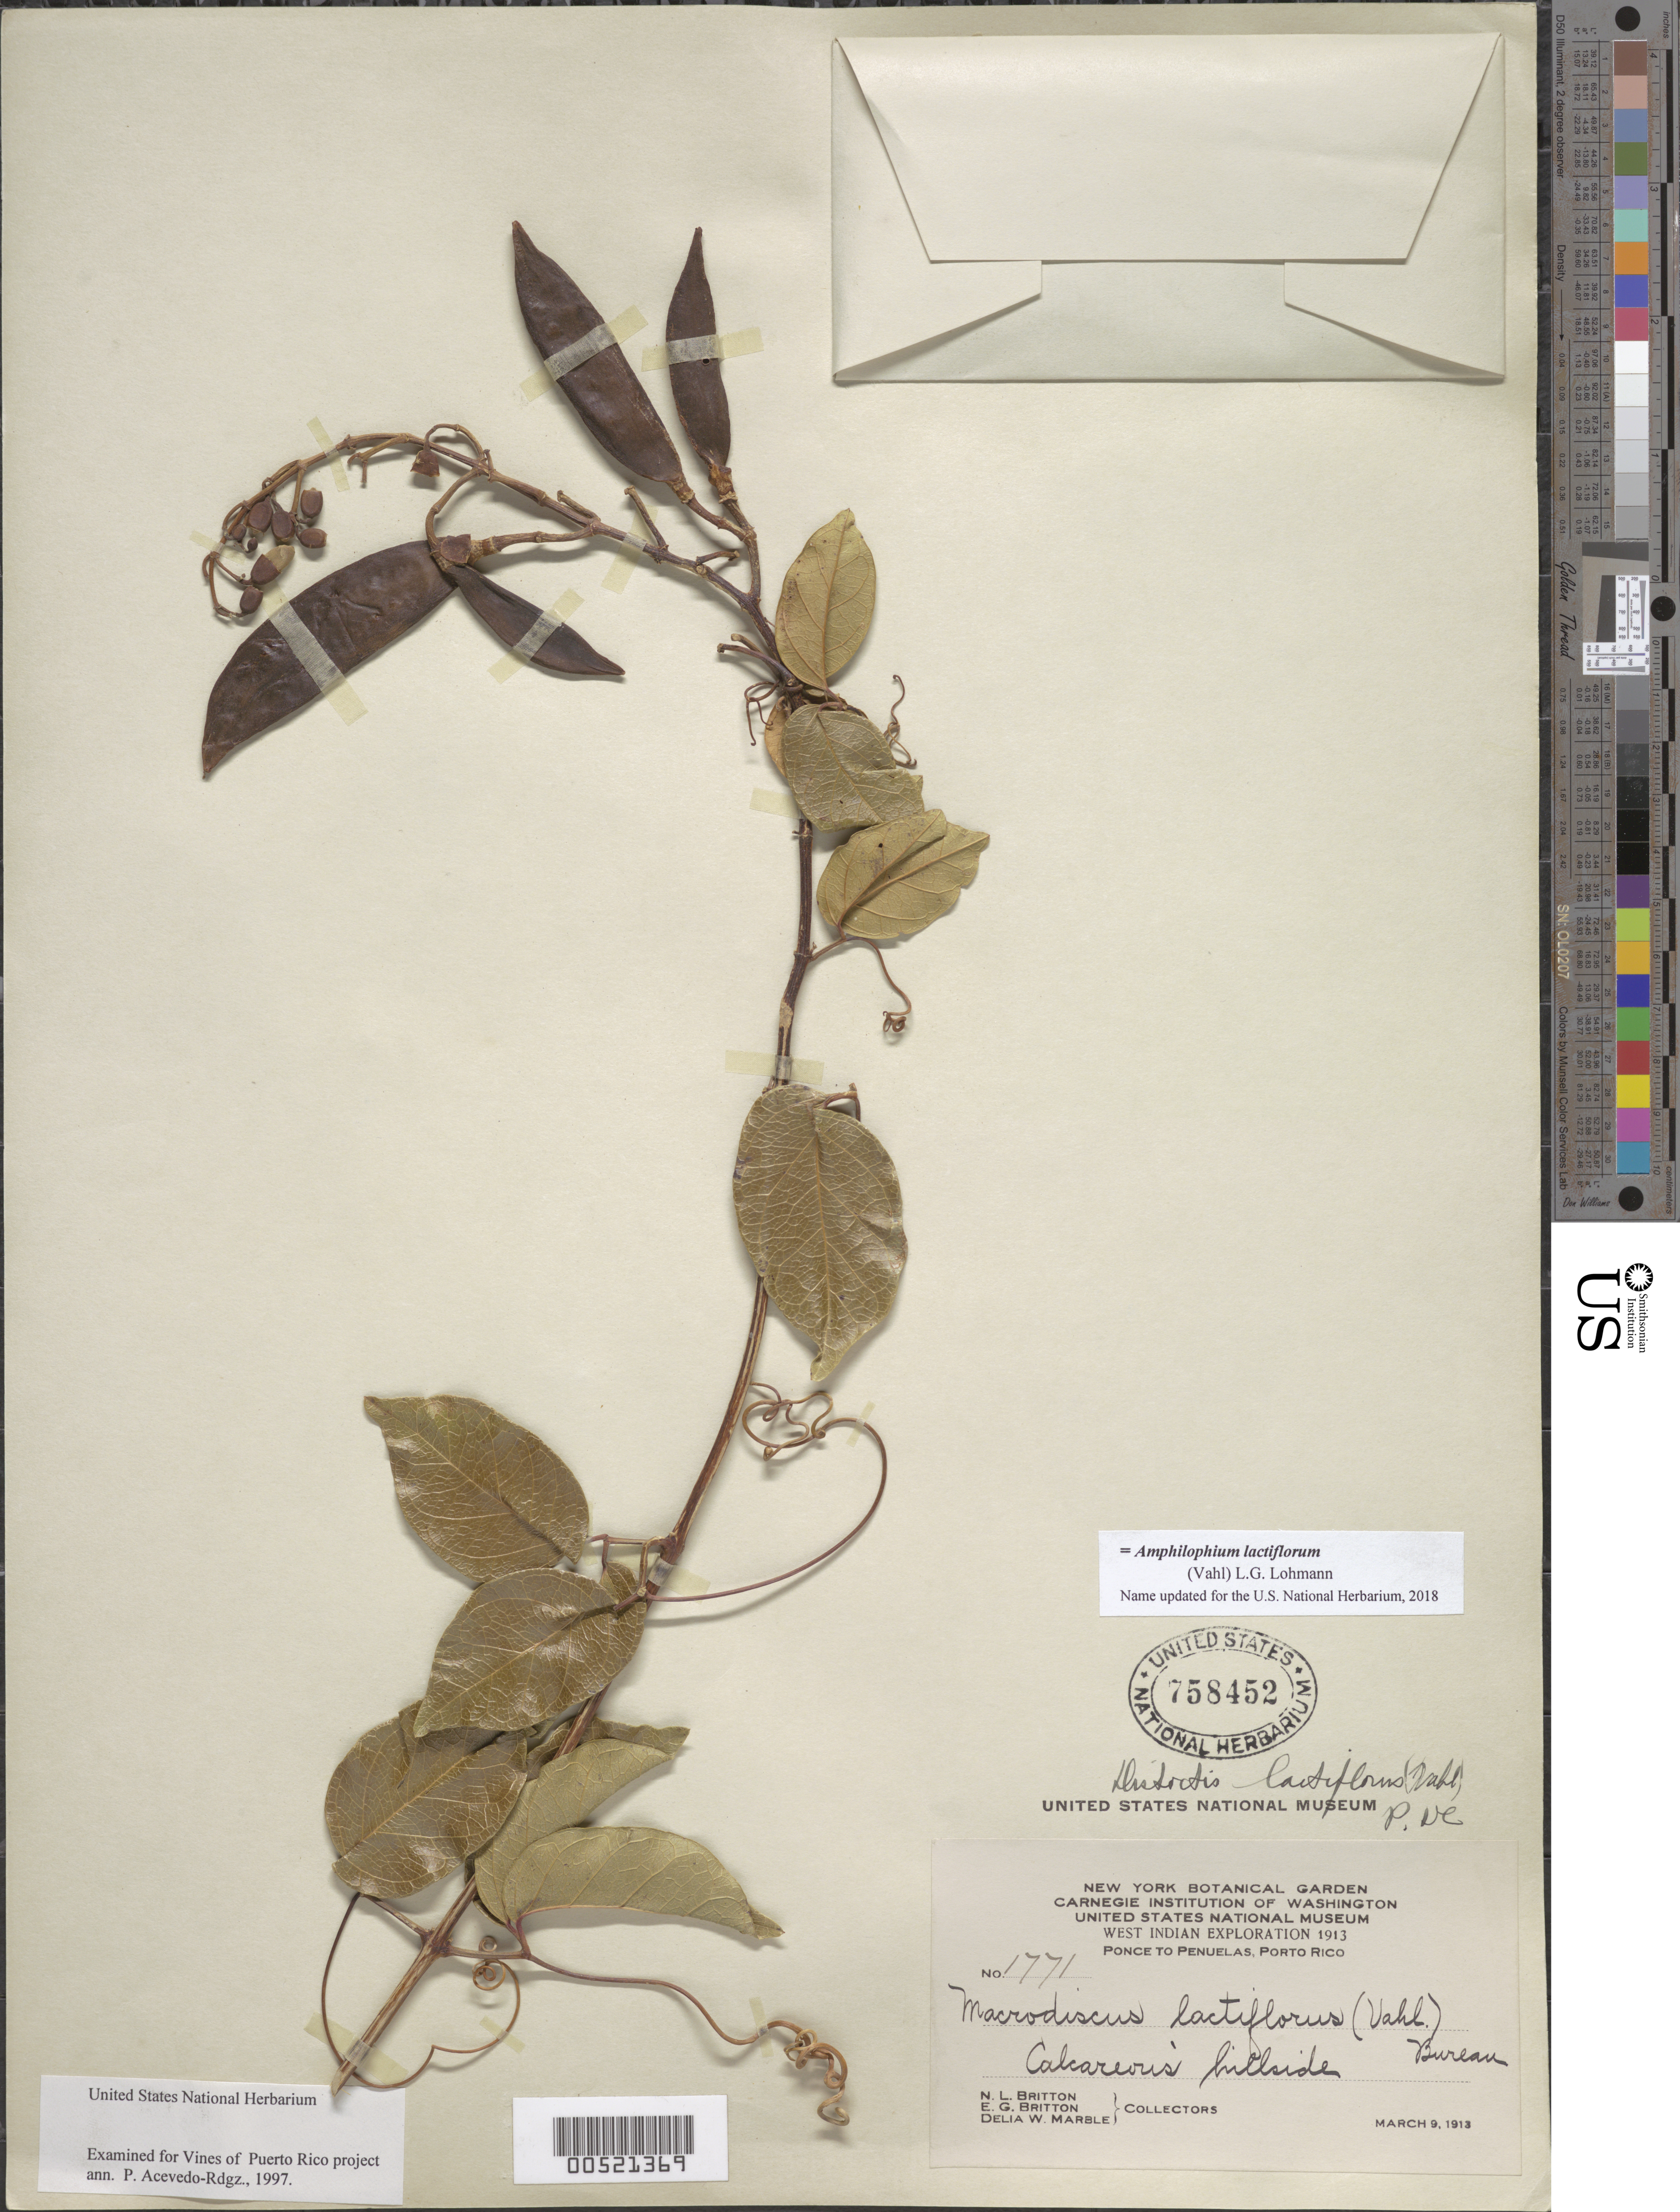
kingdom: Plantae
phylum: Tracheophyta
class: Magnoliopsida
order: Lamiales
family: Bignoniaceae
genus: Amphilophium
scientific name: Amphilophium lactiflorum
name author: (Vahl) L.G. Lohmann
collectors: N. Britton, E. G. Britton & D. W. Marble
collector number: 1771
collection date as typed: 09 Mar 1913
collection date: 1913-03-09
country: Puerto Rico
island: Greater Antilles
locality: Calcareous hillside.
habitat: Calcareous hillside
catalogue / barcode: US 758452